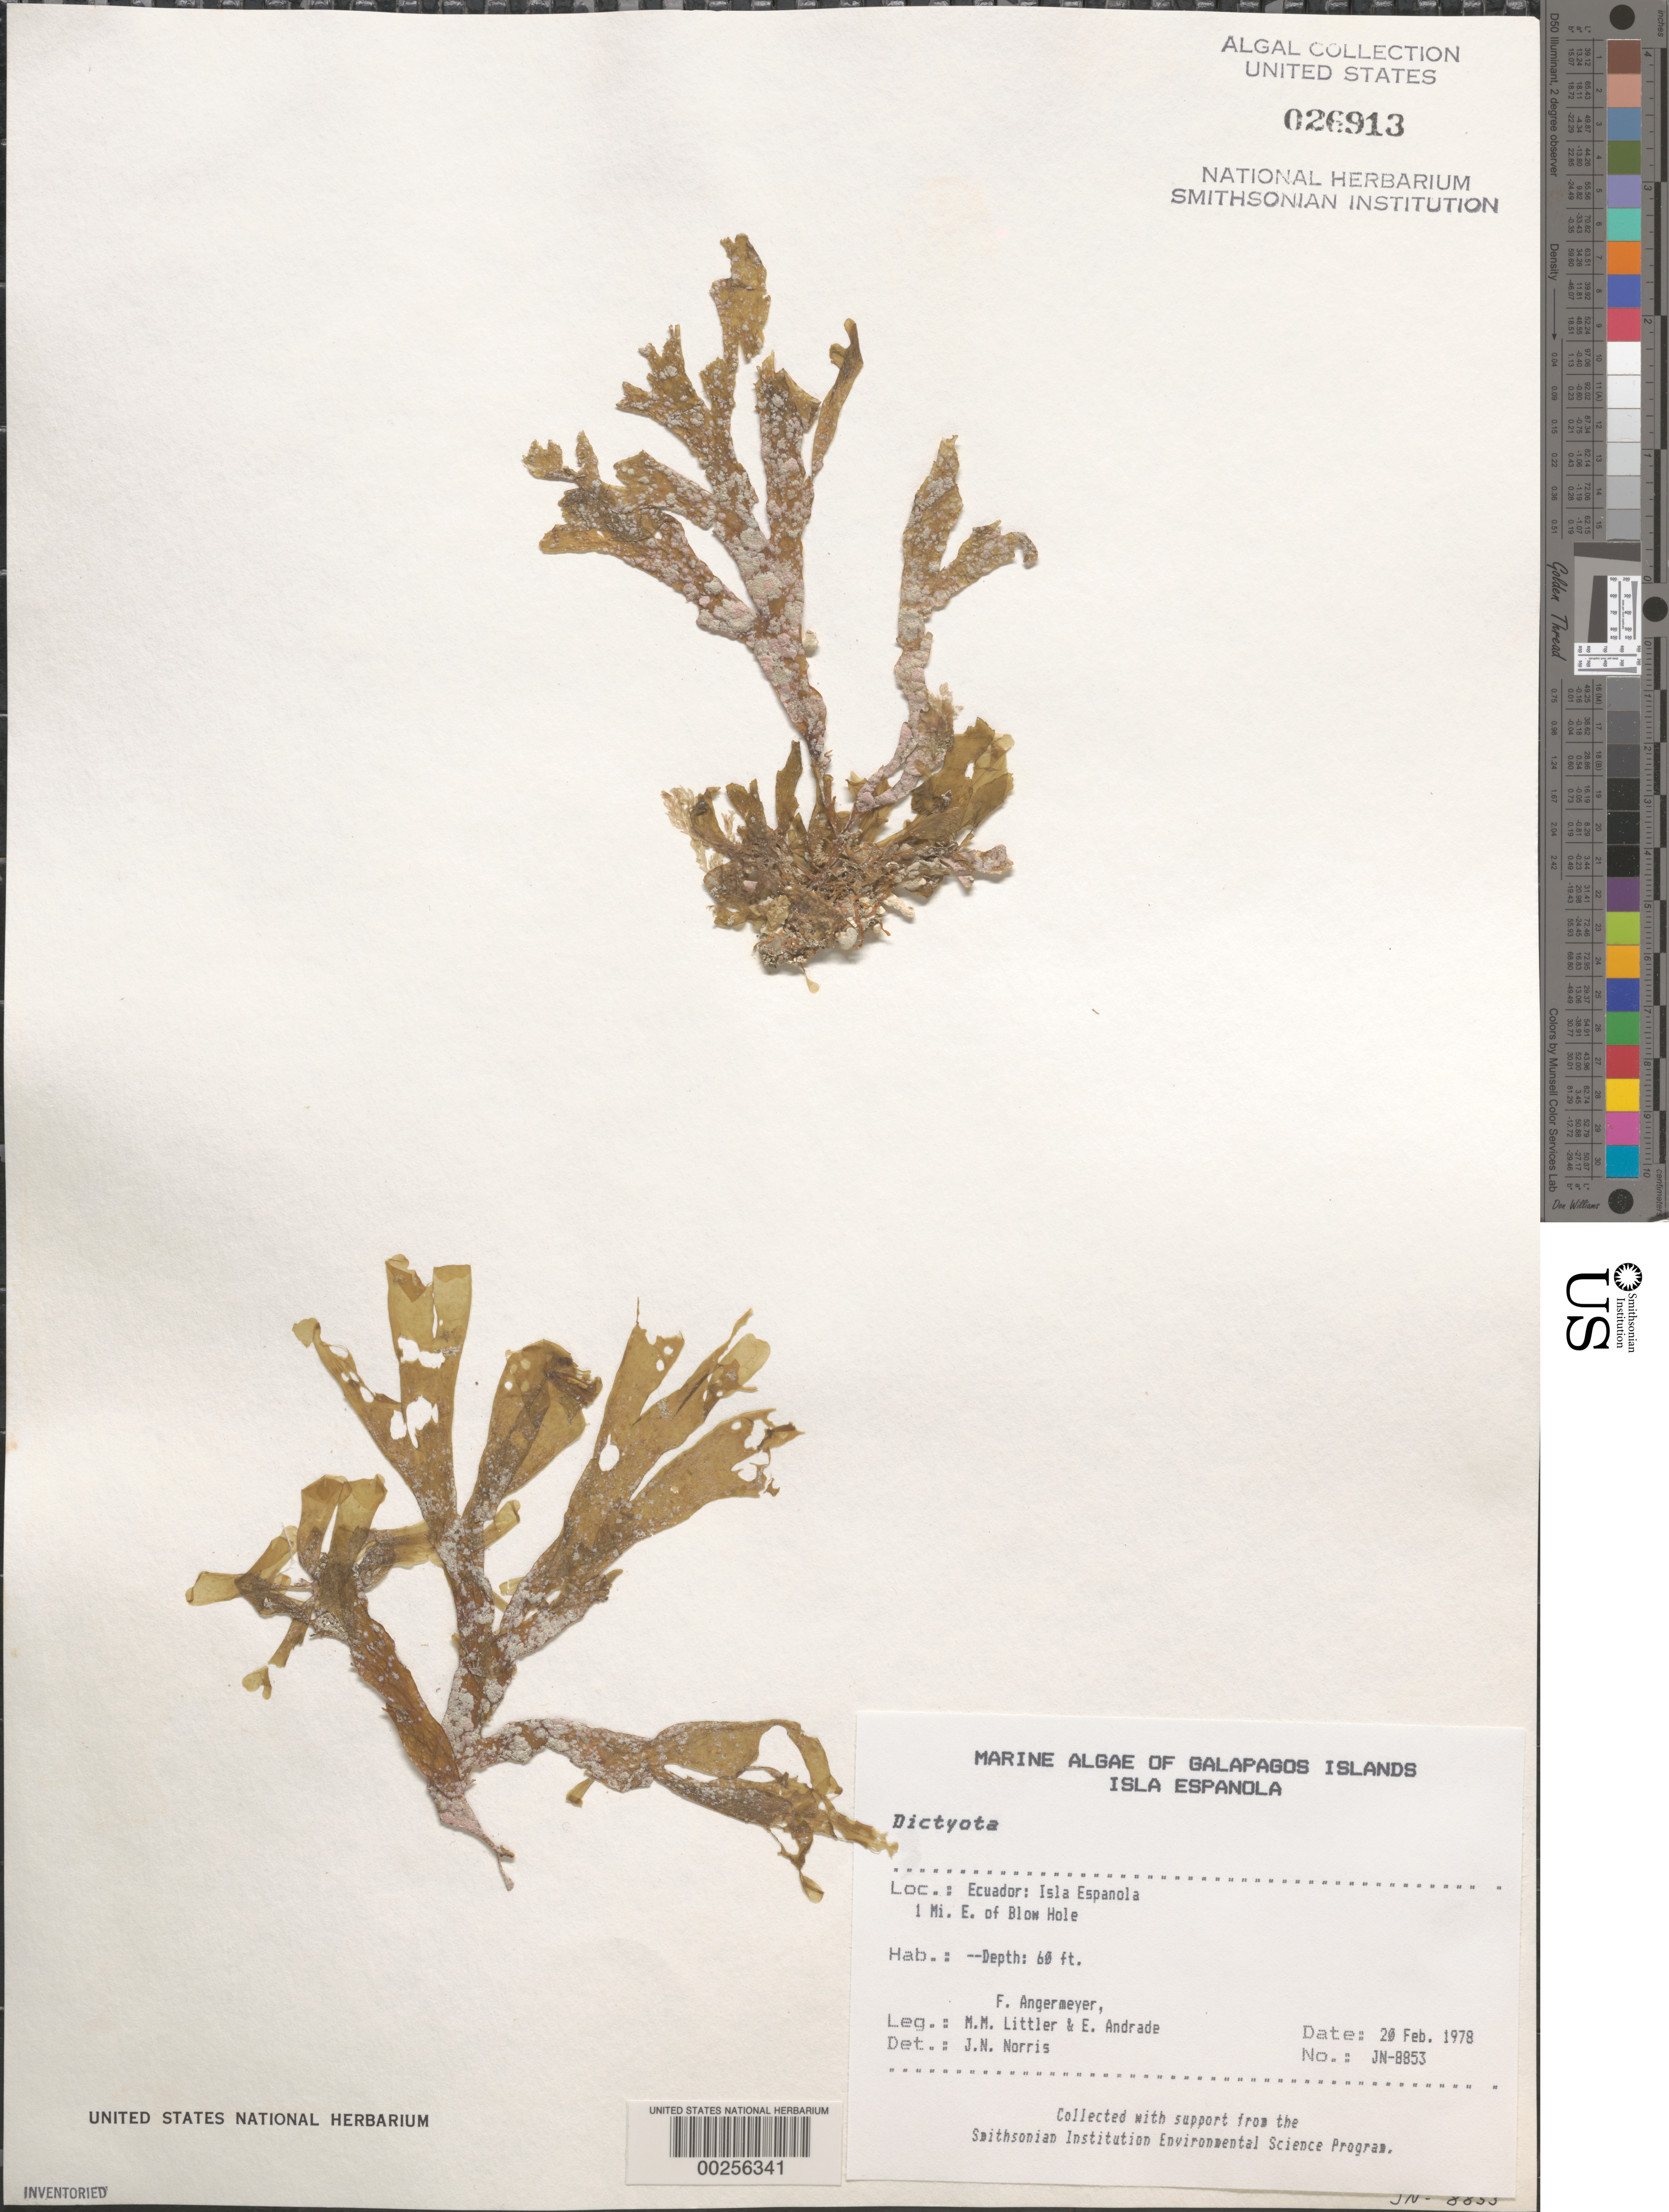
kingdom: Chromista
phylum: Ochrophyta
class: Phaeophyceae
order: Dictyotales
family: Dictyotaceae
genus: Dictyota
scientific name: Dictyota sp.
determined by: Norris, James N.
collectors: M. M. Littler, F. Angermeyer & E. Andrade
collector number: Jn-8853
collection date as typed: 20 Feb 1978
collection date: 1978-02-20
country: Ecuador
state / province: Colón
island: Española [Hood]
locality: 1 mile E of Blow Hole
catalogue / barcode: US 26913